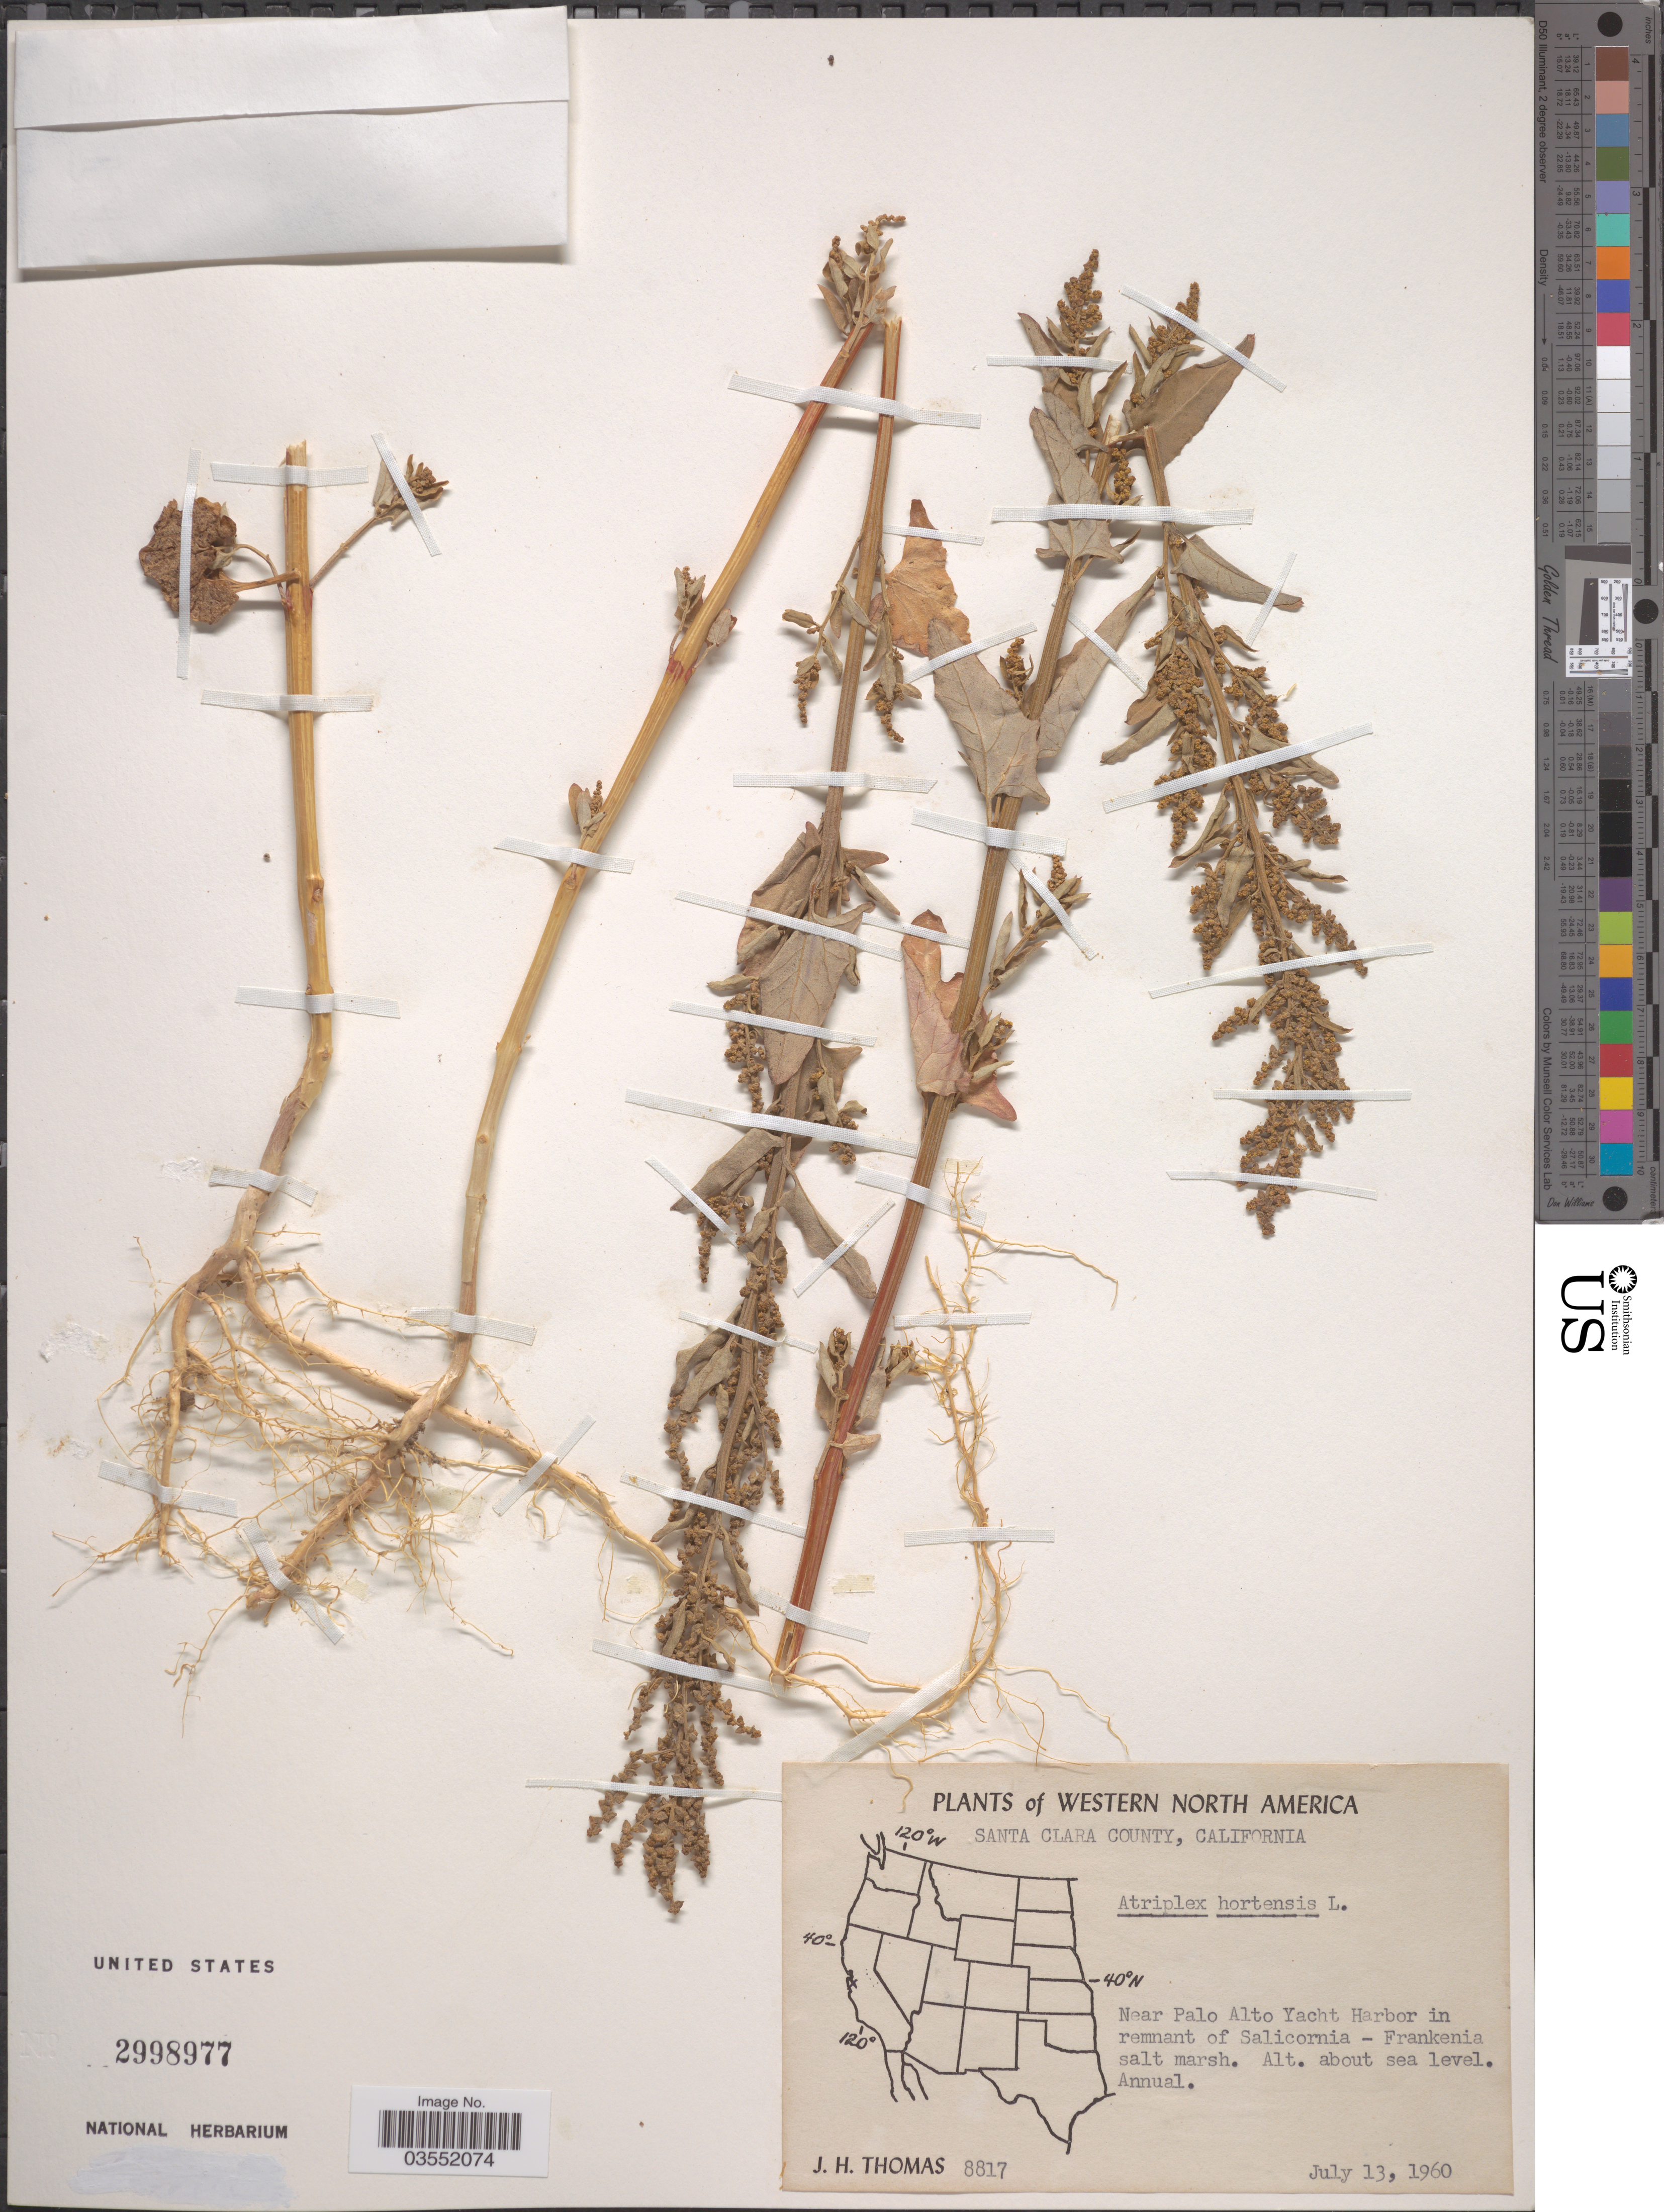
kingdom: Plantae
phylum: Tracheophyta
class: Magnoliopsida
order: Caryophyllales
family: Amaranthaceae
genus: Atriplex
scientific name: Atriplex hortensis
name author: L.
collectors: J. H. Thomas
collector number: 8817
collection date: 1960-07-13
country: United States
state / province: California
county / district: Santa Clara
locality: Western North America. Santa Clara County. Near Palo Alto Yacht Harbor.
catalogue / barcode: US 2998977